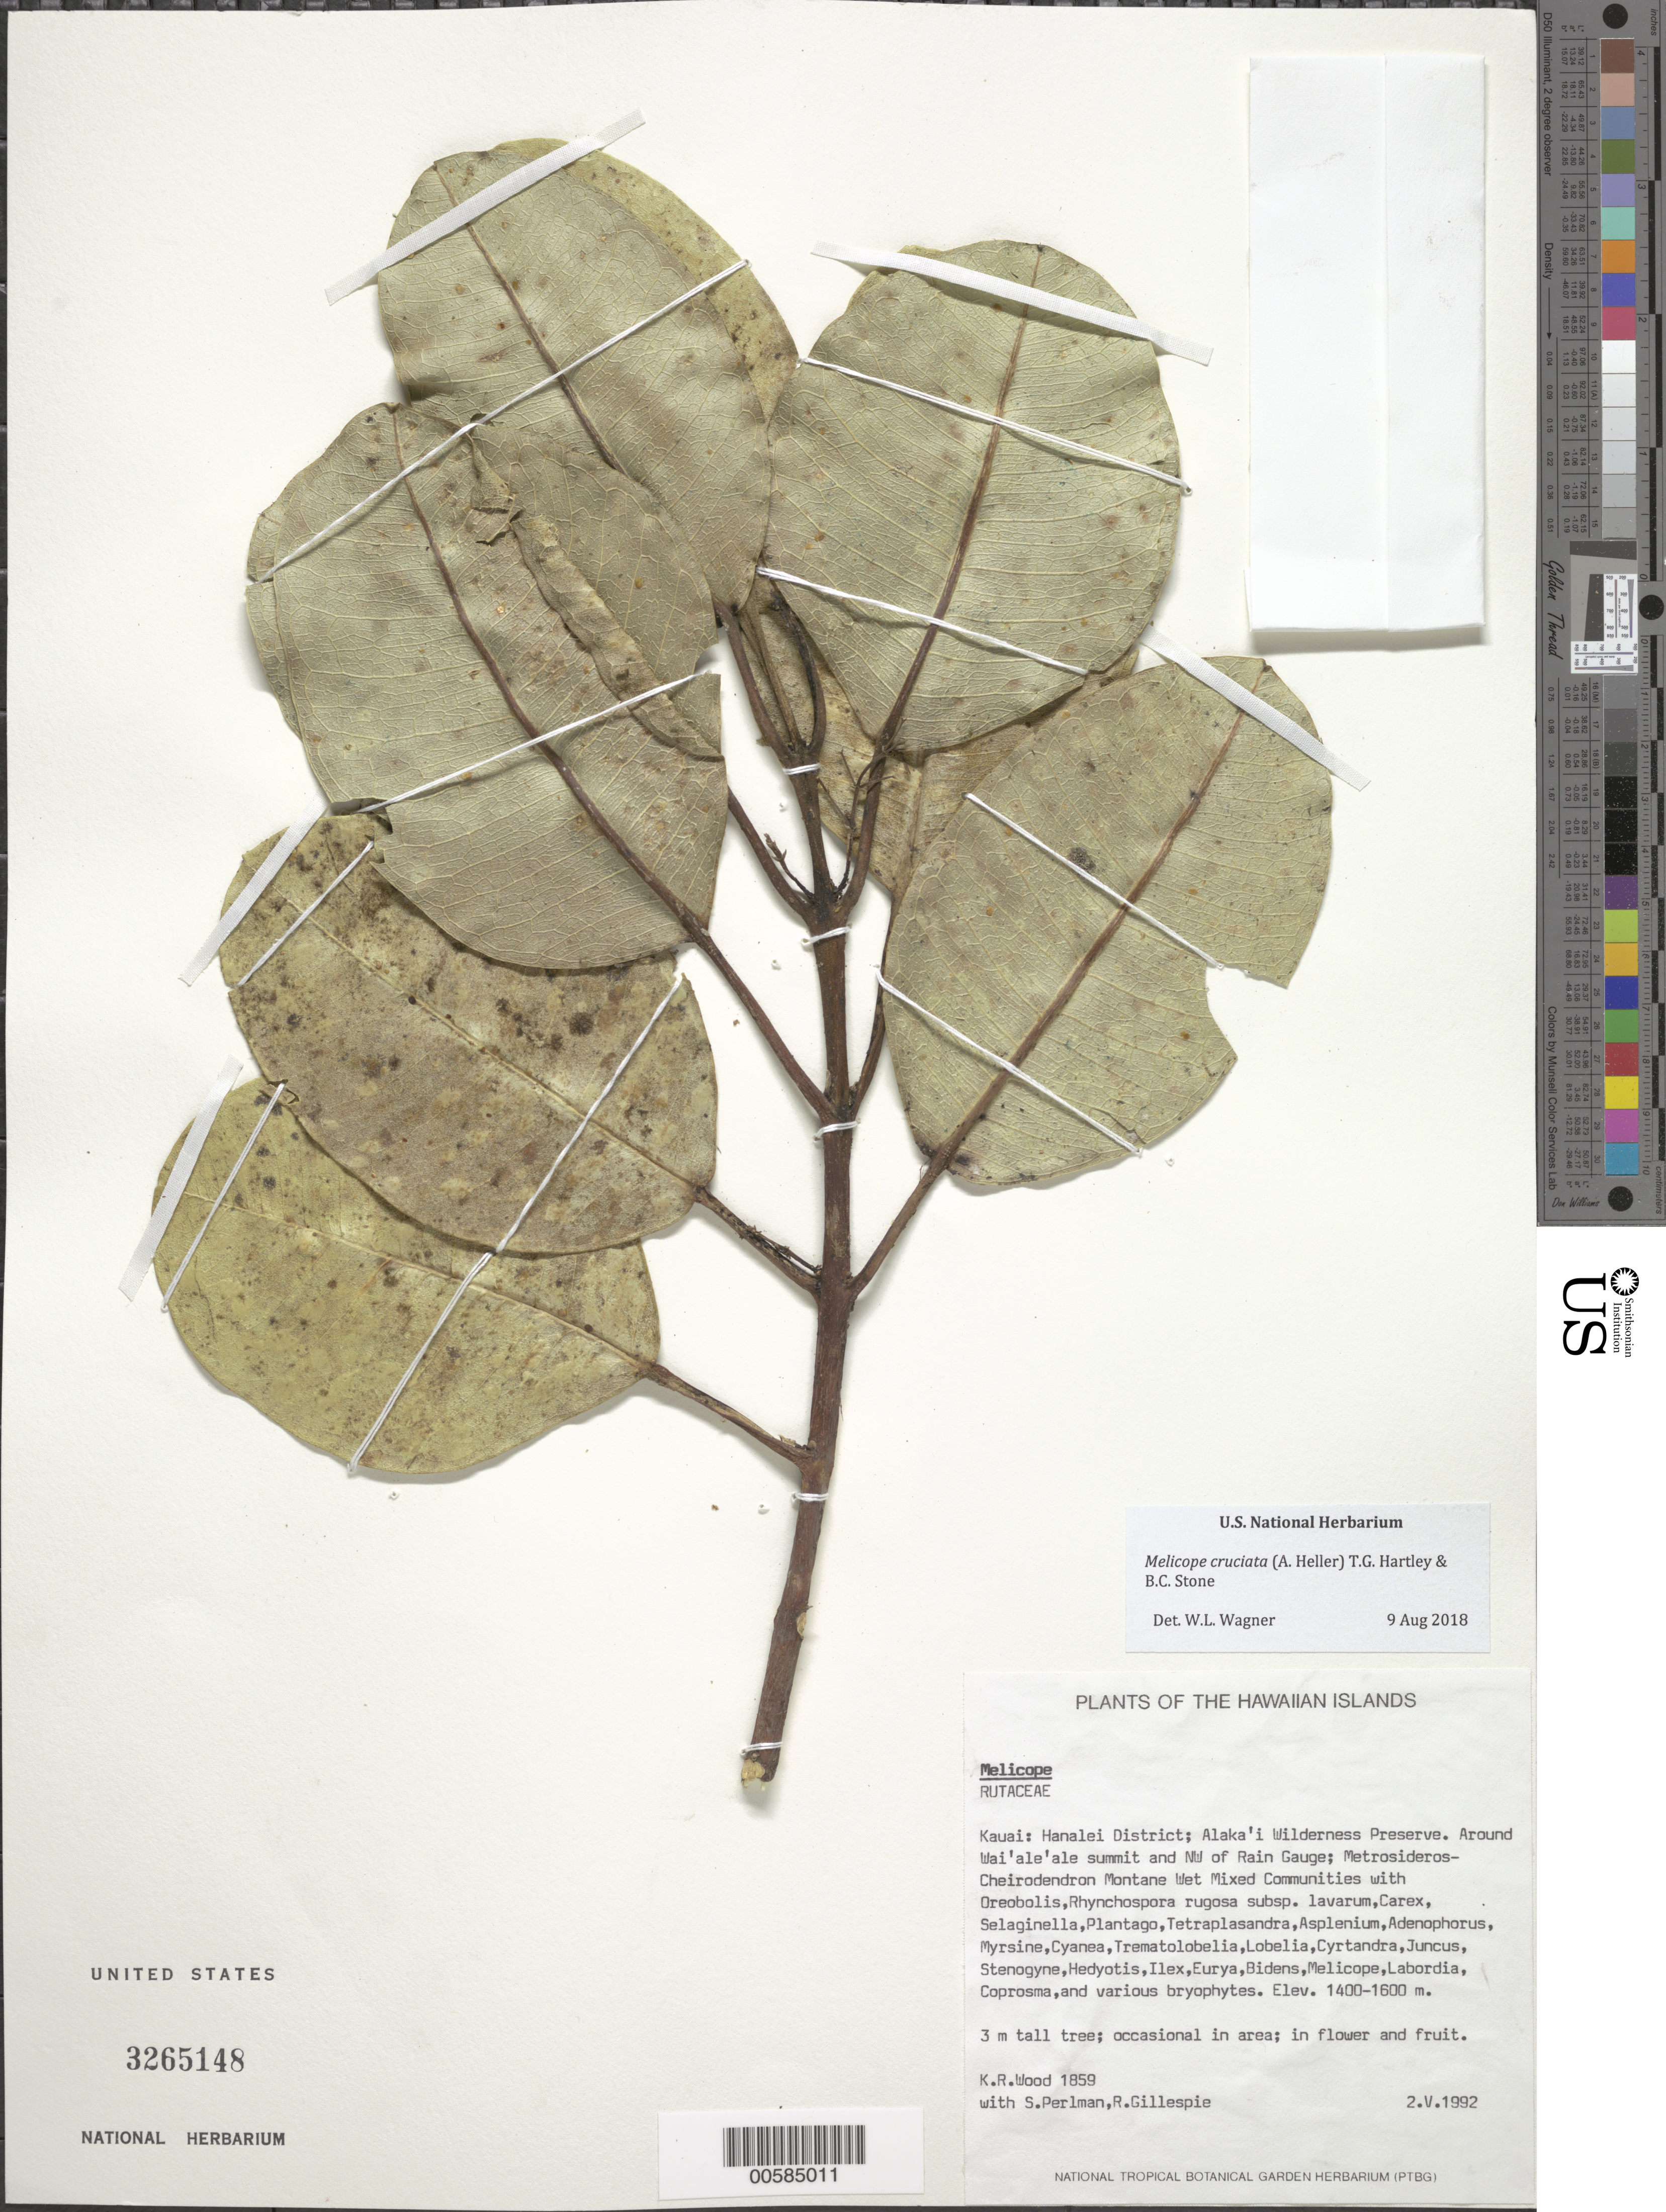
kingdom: Plantae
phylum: Tracheophyta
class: Magnoliopsida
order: Sapindales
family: Rutaceae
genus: Melicope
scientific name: Melicope cruciata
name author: (A. Heller) T.G. Hartley & B.C. Stone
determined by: Wagner, W. L., (BOT), Smithsonian Institution - National Museum of Natural History (UNITED STATES)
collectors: K. R. Wood, S. P. Perlman & R. Gillespie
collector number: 1859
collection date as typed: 2 May 1992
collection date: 1992-05-02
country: United States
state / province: Hawaii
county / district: Kauai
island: Kaua'i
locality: Hanalei Dist; Alaka'i Wilderness Preserve. Around Wai'ale'ale summit and NW of Rain Gauge.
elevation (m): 1400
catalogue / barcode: US 3265148